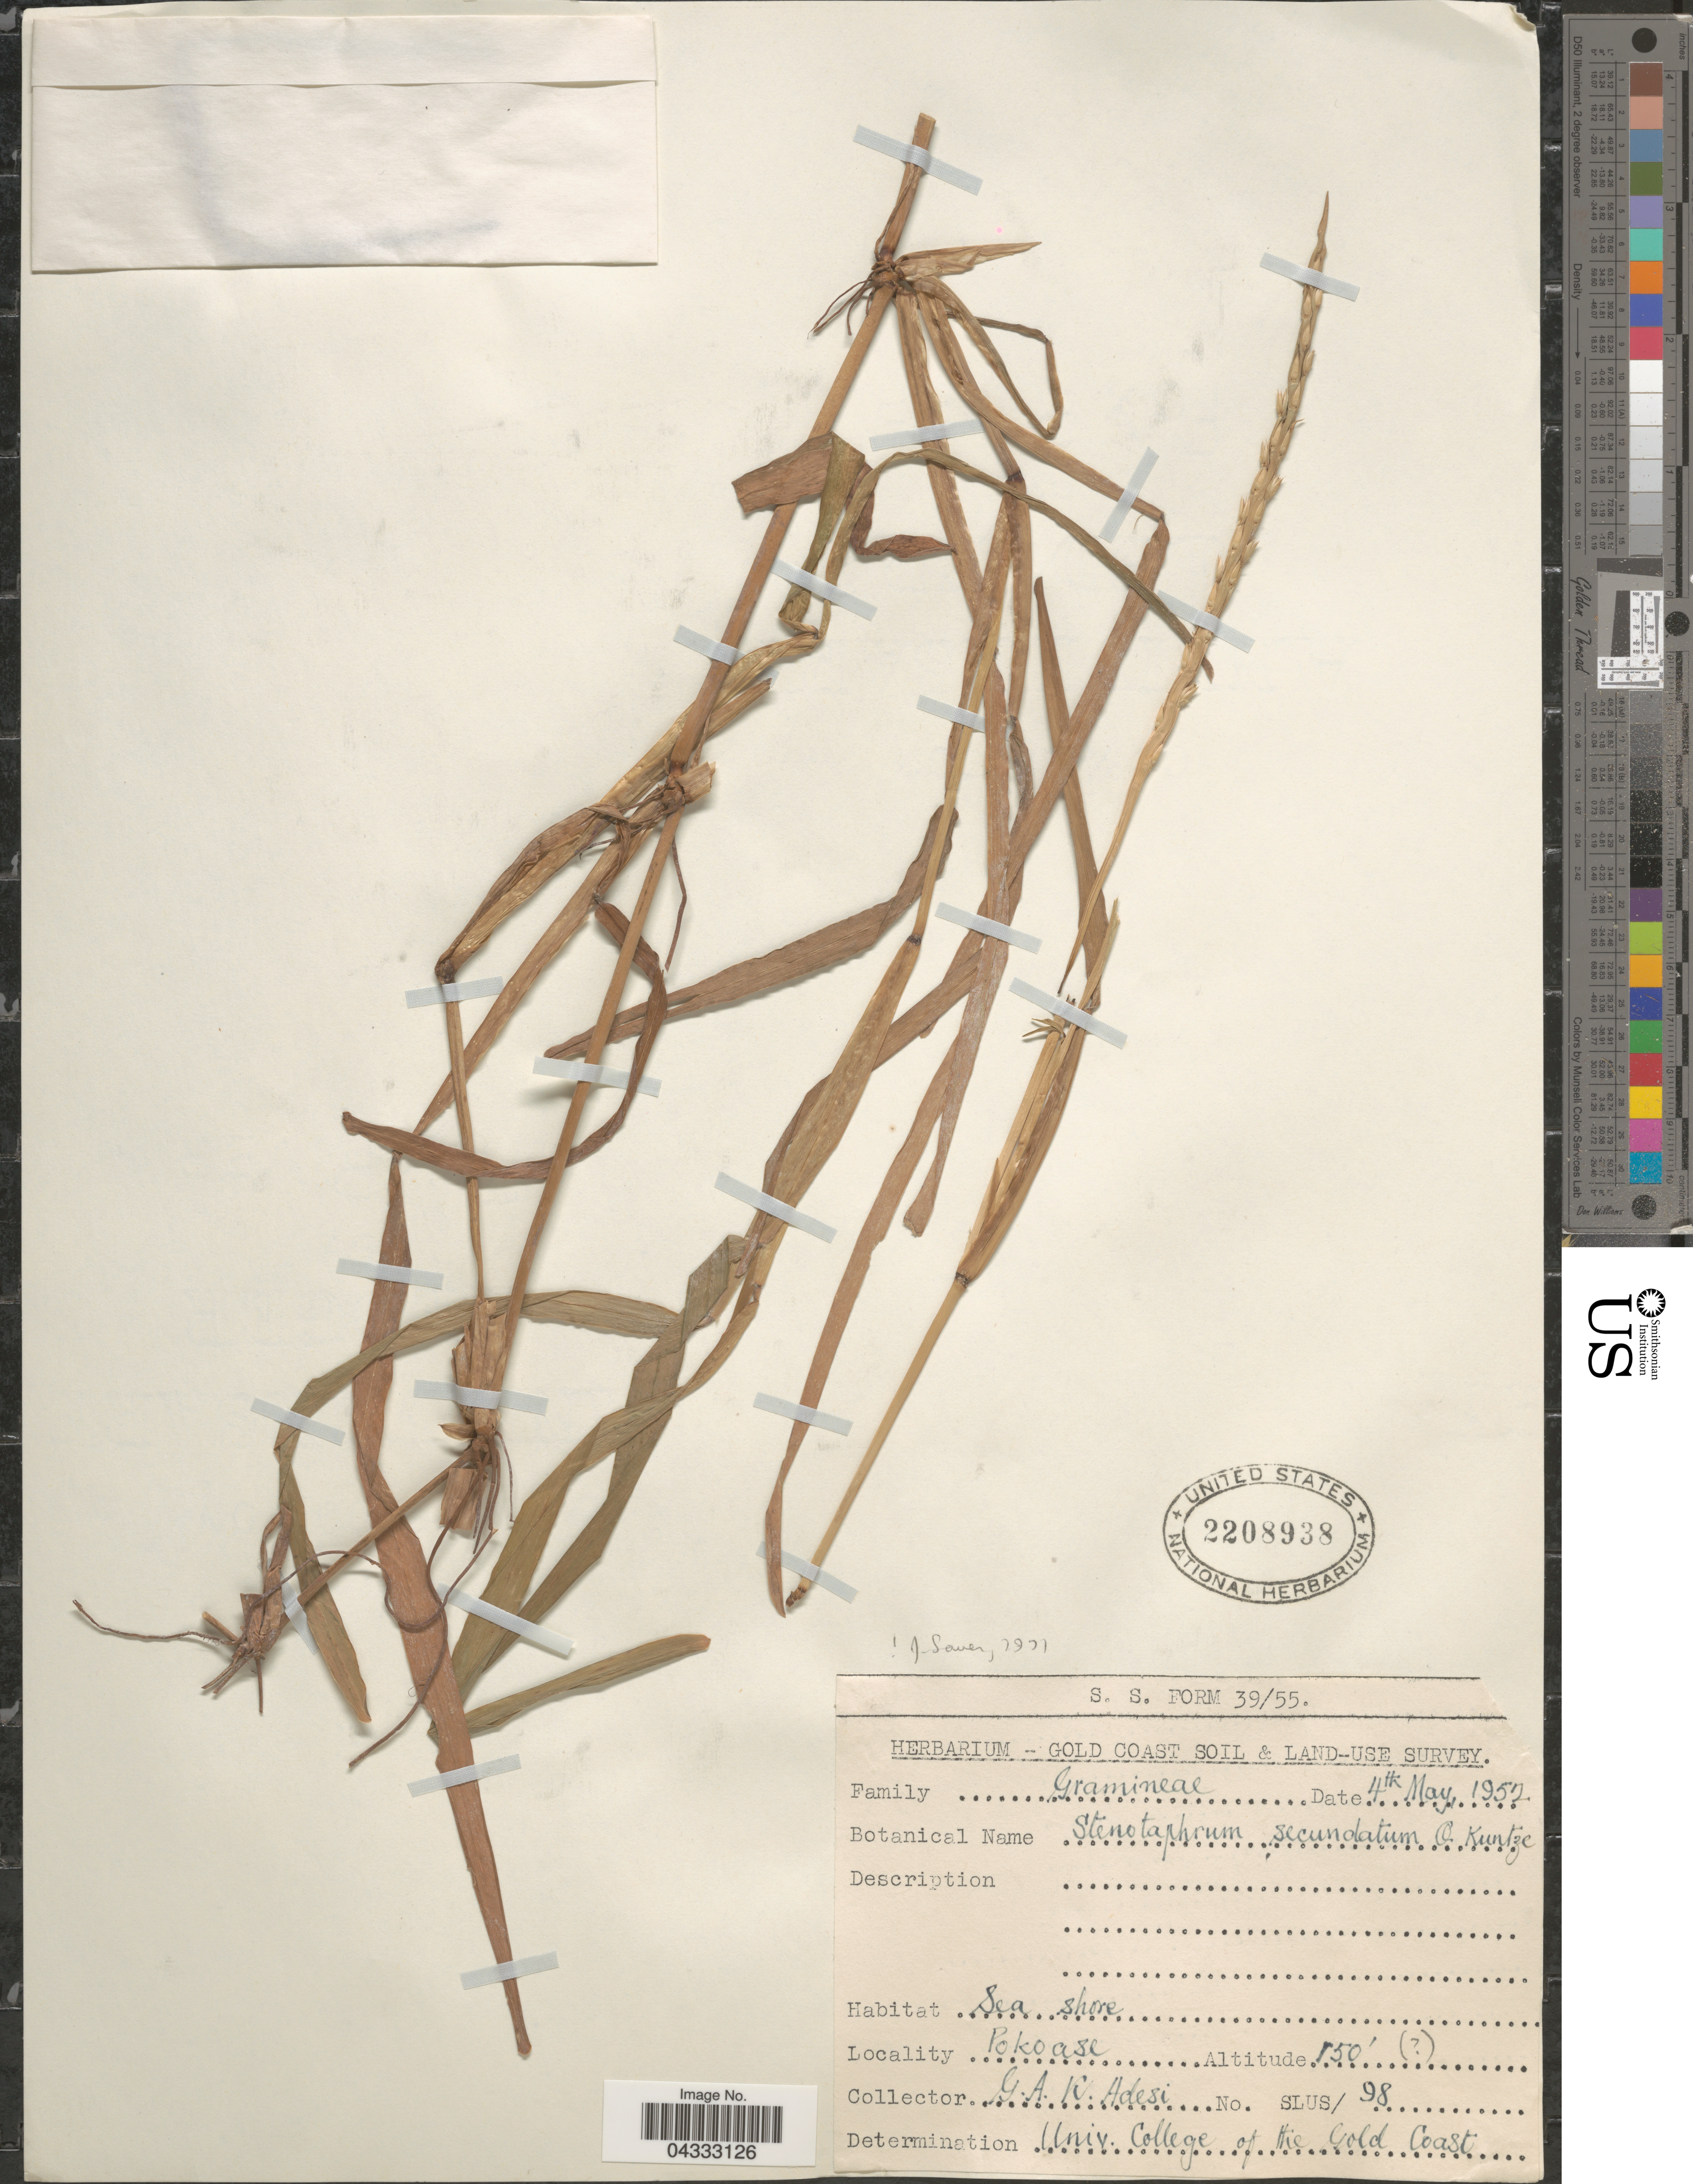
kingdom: Plantae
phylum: Tracheophyta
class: Liliopsida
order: Poales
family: Poaceae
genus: Stenotaphrum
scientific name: Stenotaphrum secundatum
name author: (Walter) Kuntze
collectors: G. A. K. Adesi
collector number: SLUS/98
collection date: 1952-05-04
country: Ghana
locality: Pokoase.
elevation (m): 46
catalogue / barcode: US 2208938